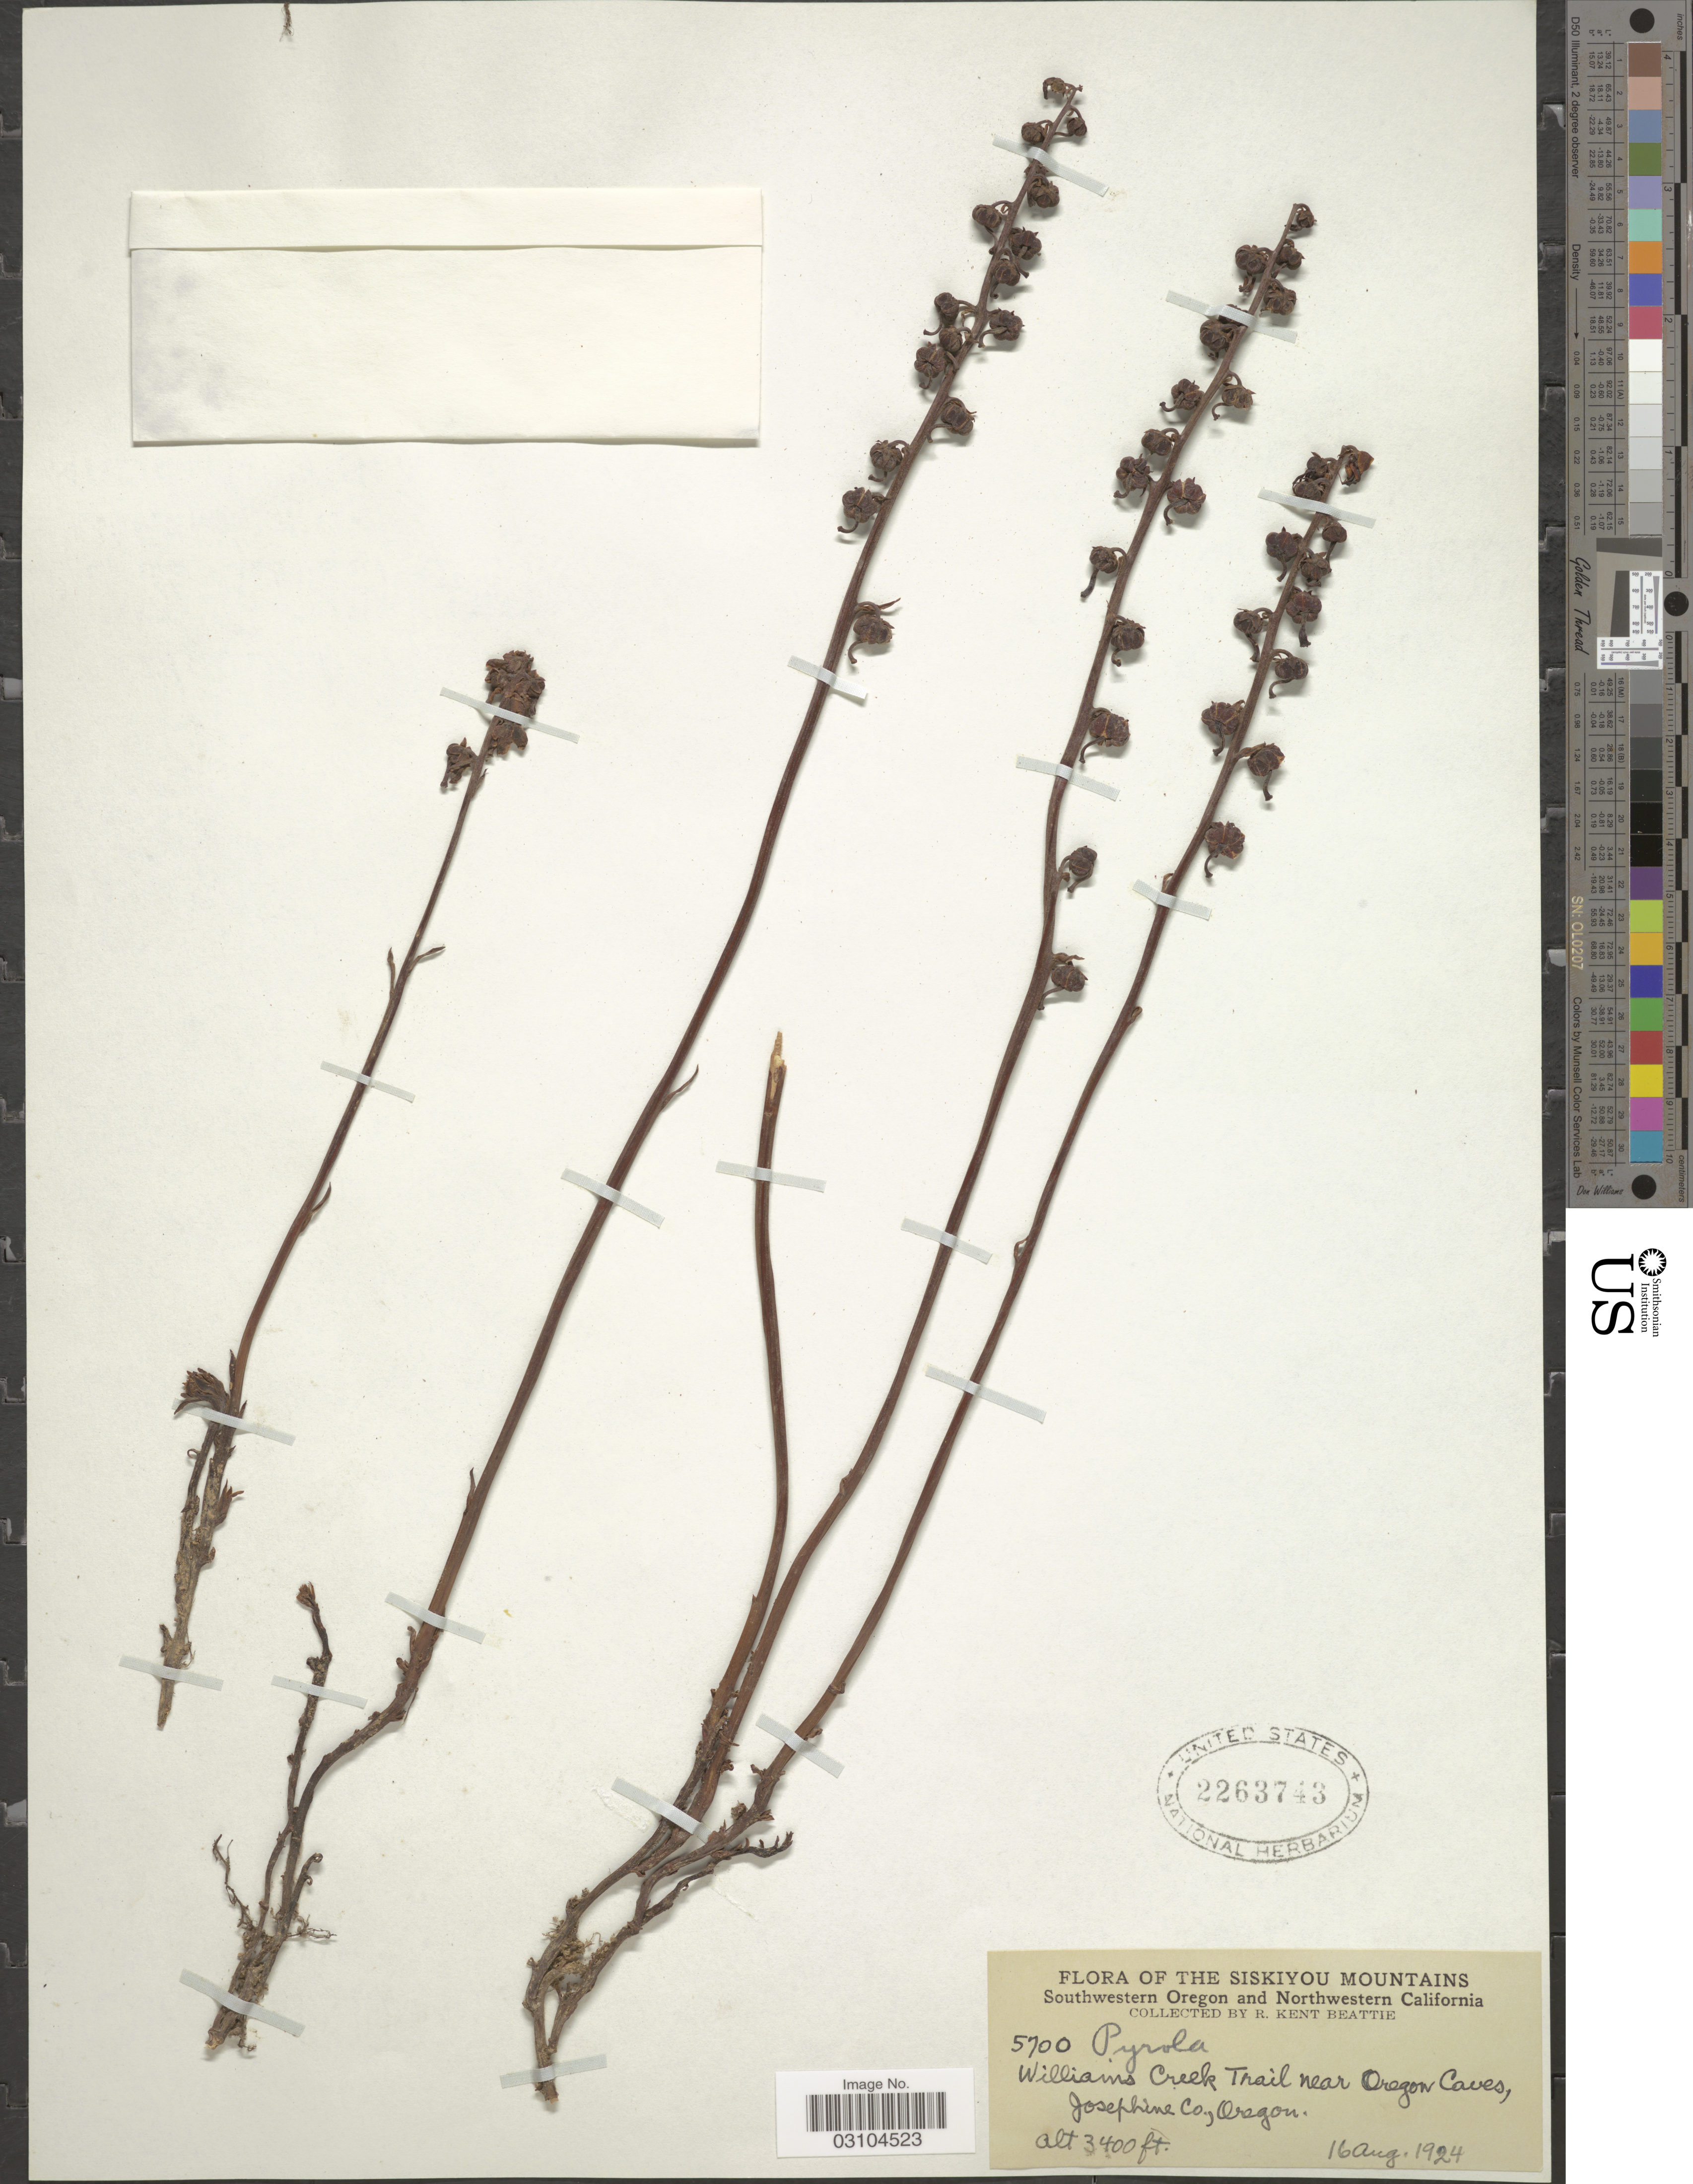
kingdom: Plantae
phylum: Tracheophyta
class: Magnoliopsida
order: Ericales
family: Ericaceae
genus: Pyrola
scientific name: Pyrola sp.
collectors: R. K. Beattie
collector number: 5700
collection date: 1924-08-16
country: United States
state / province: Oregon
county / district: Josephine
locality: The Siskiyou Mountains. Southwestern Oregon. Williams Creek Trail near Oregon Caves, Josephine Co.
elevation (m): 1036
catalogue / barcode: US 2263743